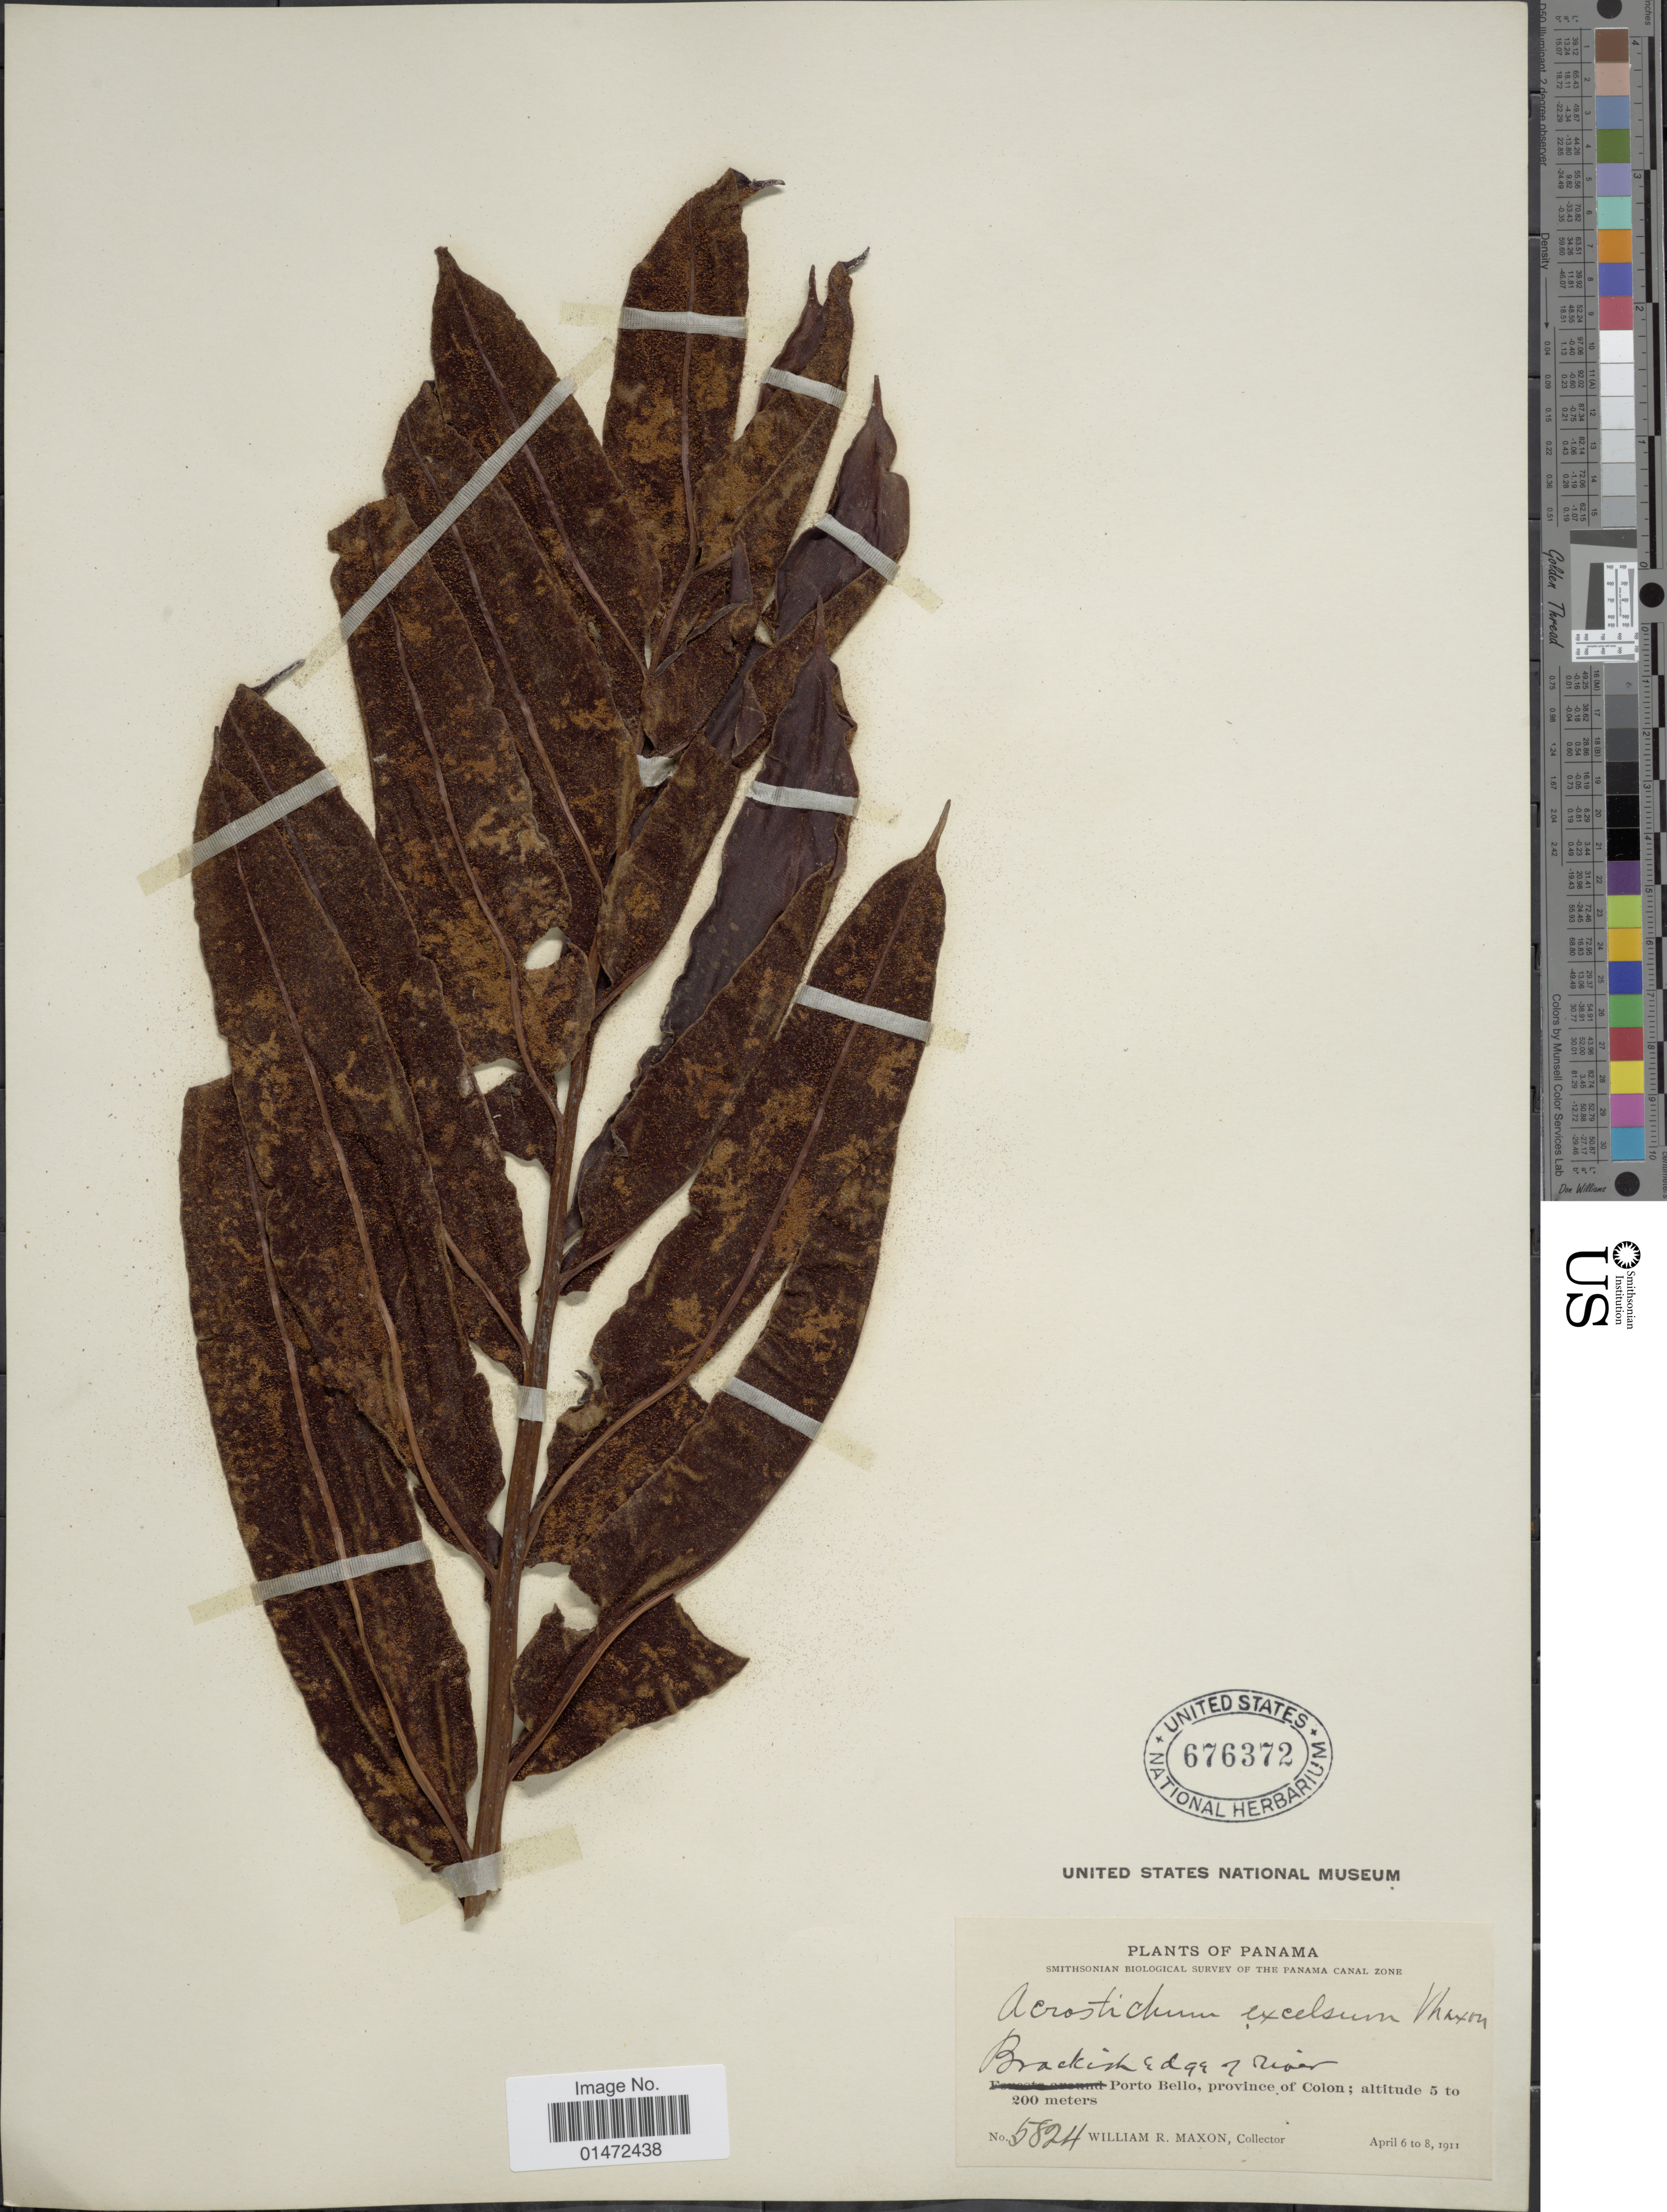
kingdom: Plantae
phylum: Tracheophyta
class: Polypodiopsida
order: Polypodiales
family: Pteridaceae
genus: Acrostichum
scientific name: Acrostichum danaeifolium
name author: Langsd. & Fisch.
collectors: W. R. Maxon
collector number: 5824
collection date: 1911-04-06/1911-04-08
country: Panama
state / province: Colón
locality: Brackish edge of river. Porto Bello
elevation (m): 5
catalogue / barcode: US 676372